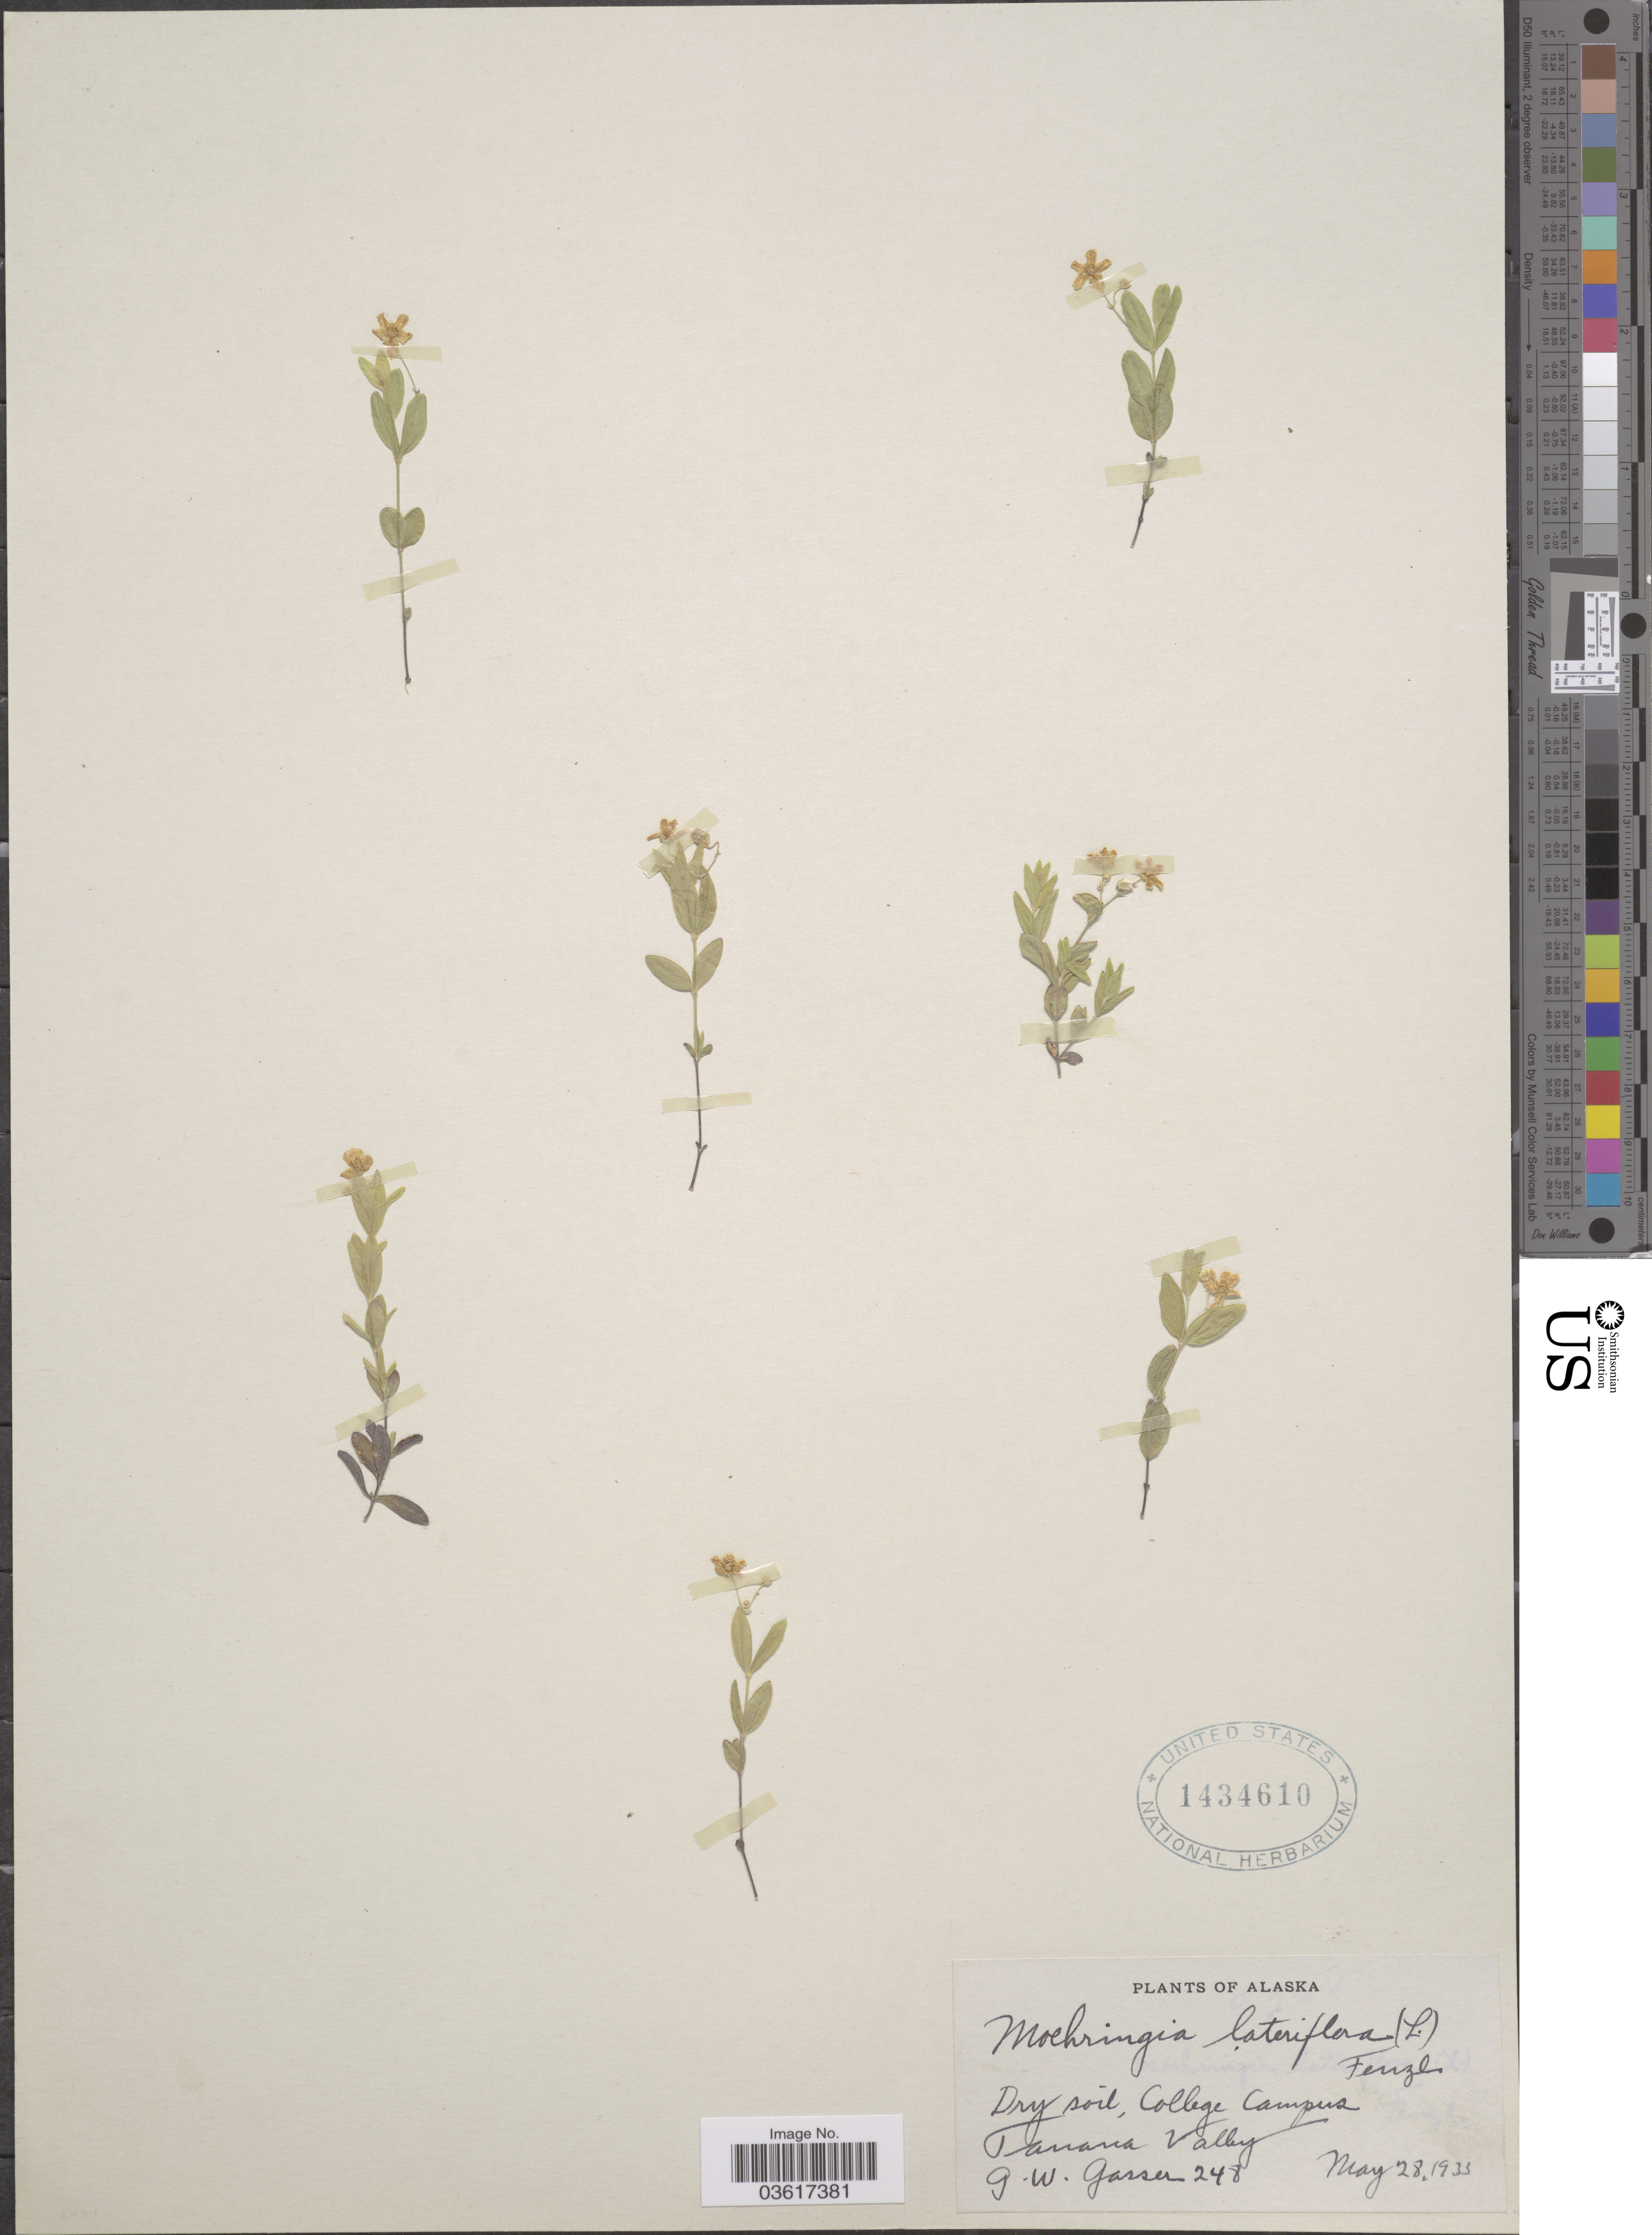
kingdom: Plantae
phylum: Tracheophyta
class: Magnoliopsida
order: Caryophyllales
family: Caryophyllaceae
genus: Moehringia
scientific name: Moehringia lateriflora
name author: (L.) Fenzl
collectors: G. Gasser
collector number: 248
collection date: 1933-05-28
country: United States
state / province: Alaska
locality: College Campus. Tanana Valley.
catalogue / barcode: US 1434610